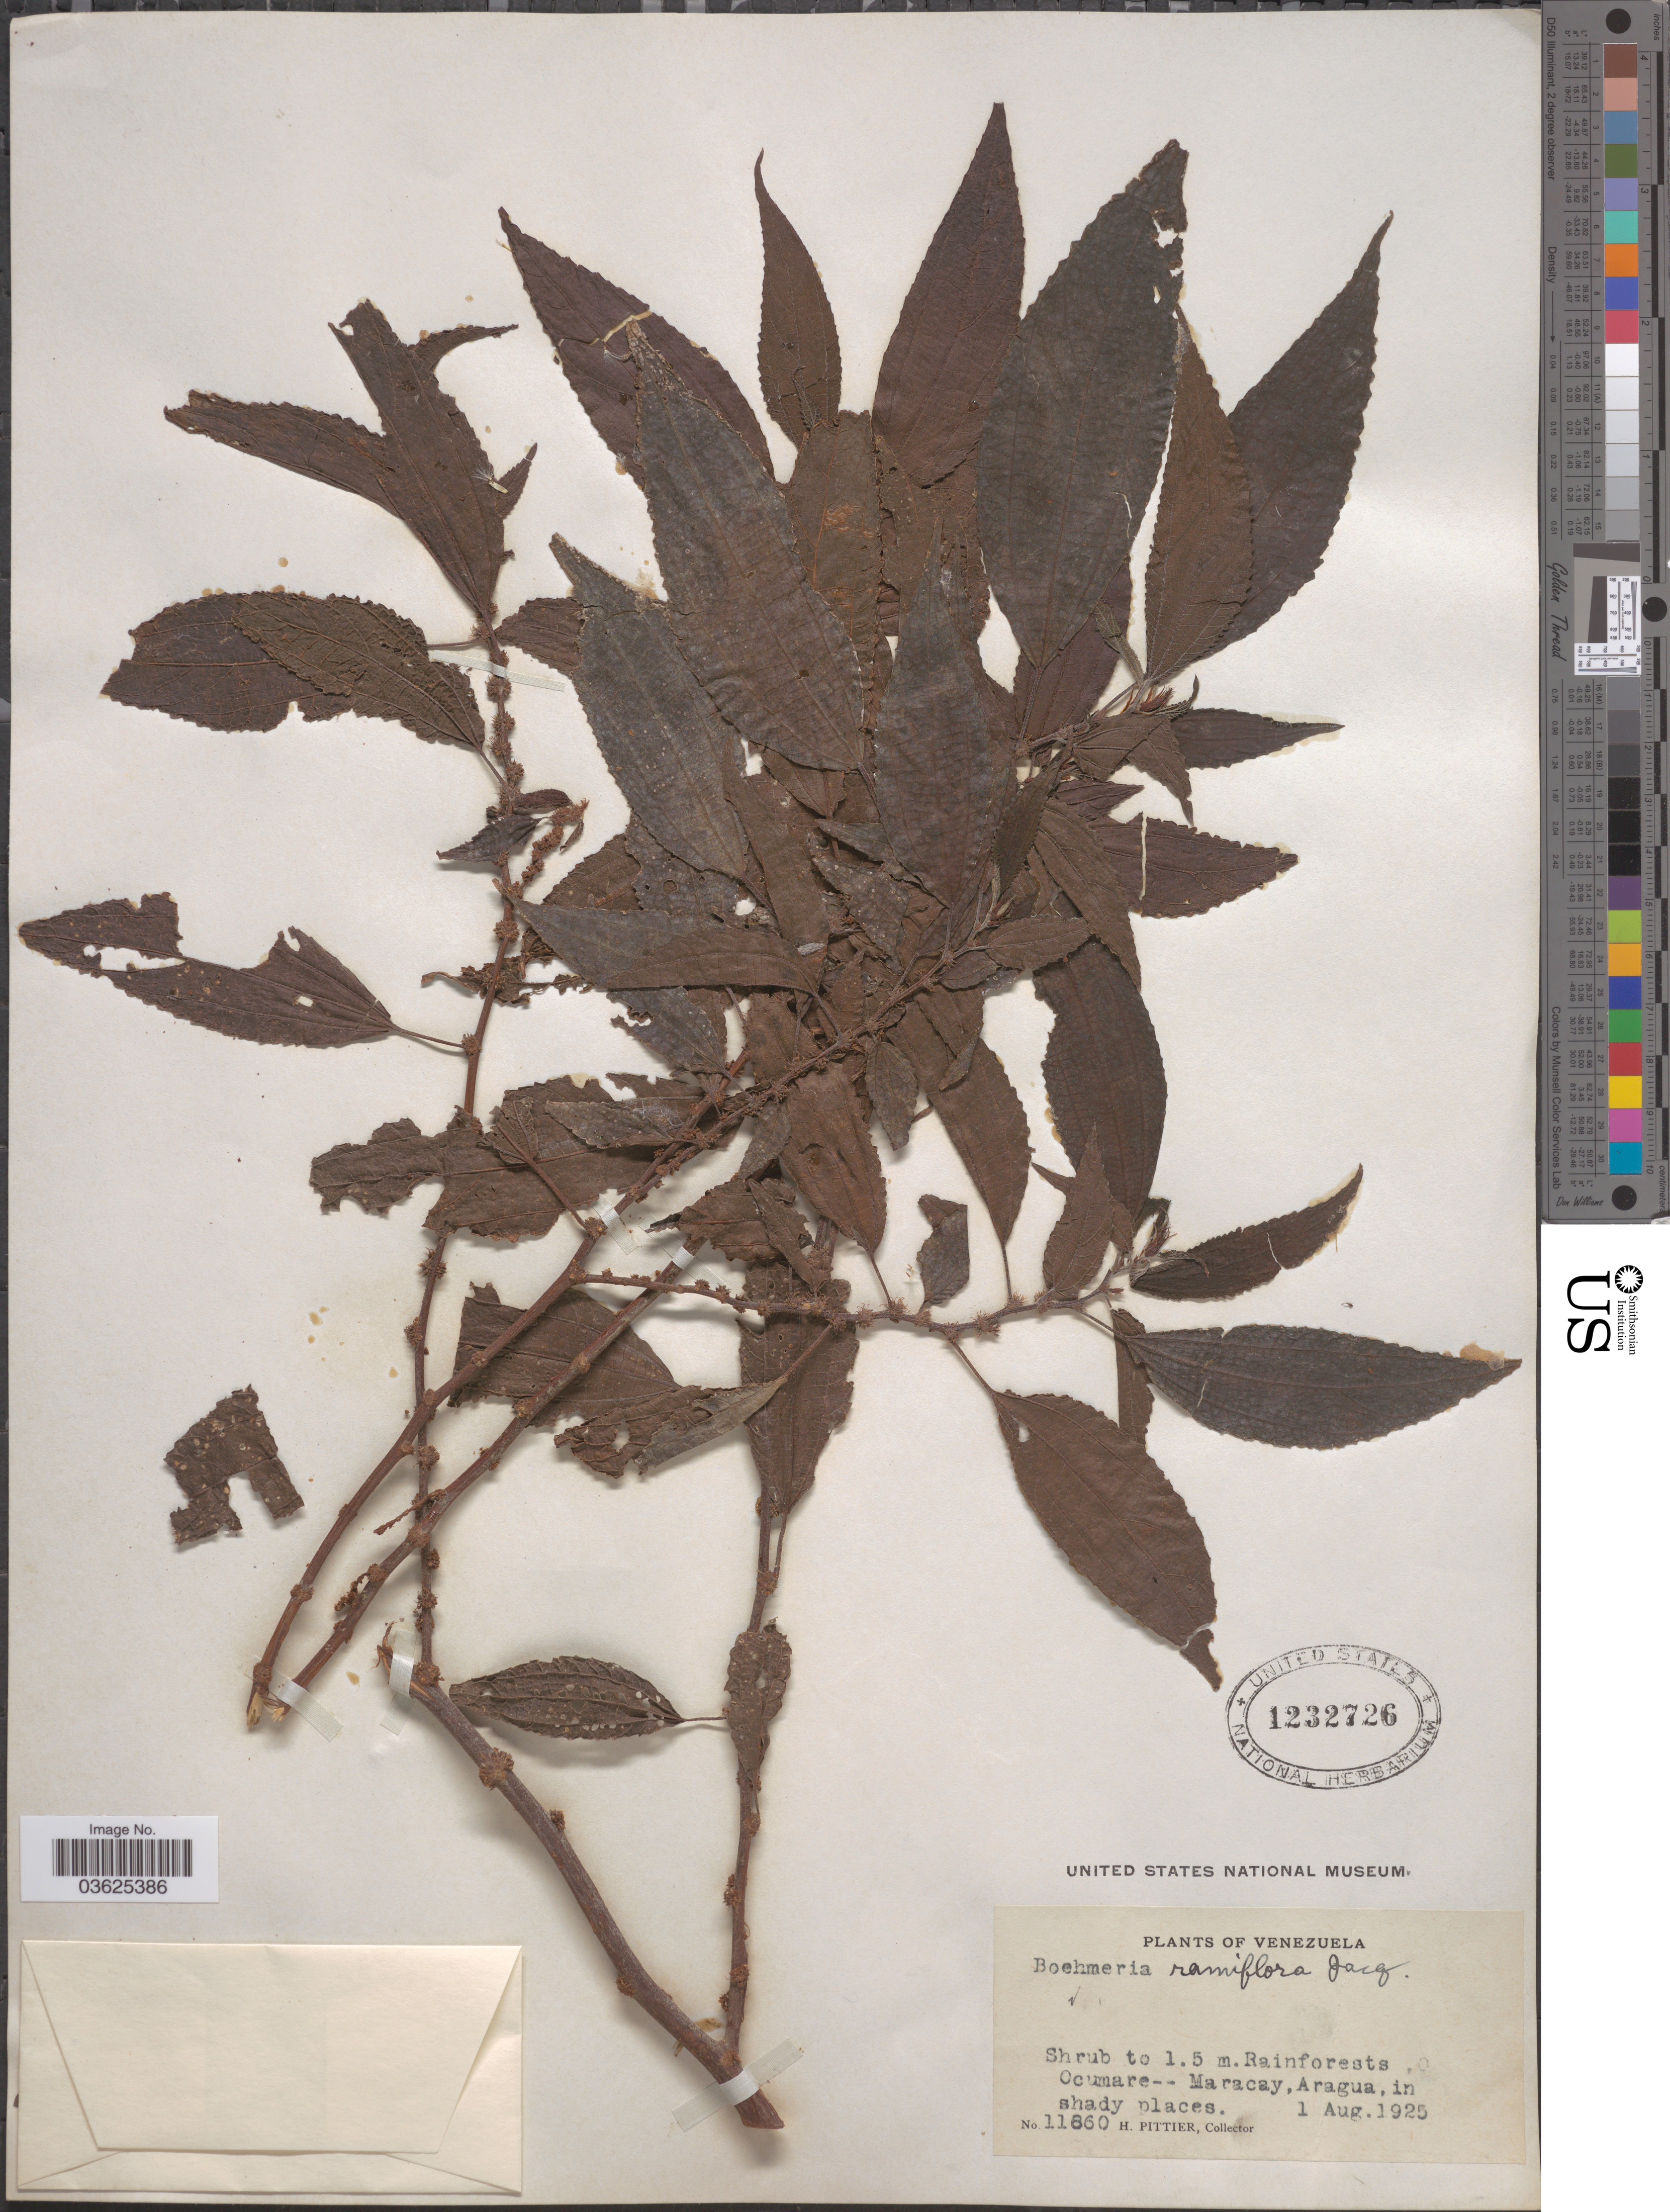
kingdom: Plantae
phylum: Tracheophyta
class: Magnoliopsida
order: Rosales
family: Urticaceae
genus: Boehmeria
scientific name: Boehmeria ramiflora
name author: Jacq.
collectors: H. F. Pittier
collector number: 11860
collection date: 1925-08-01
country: Venezuela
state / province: Aragua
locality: Ocumare - - Maracay.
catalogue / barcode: US 1232726